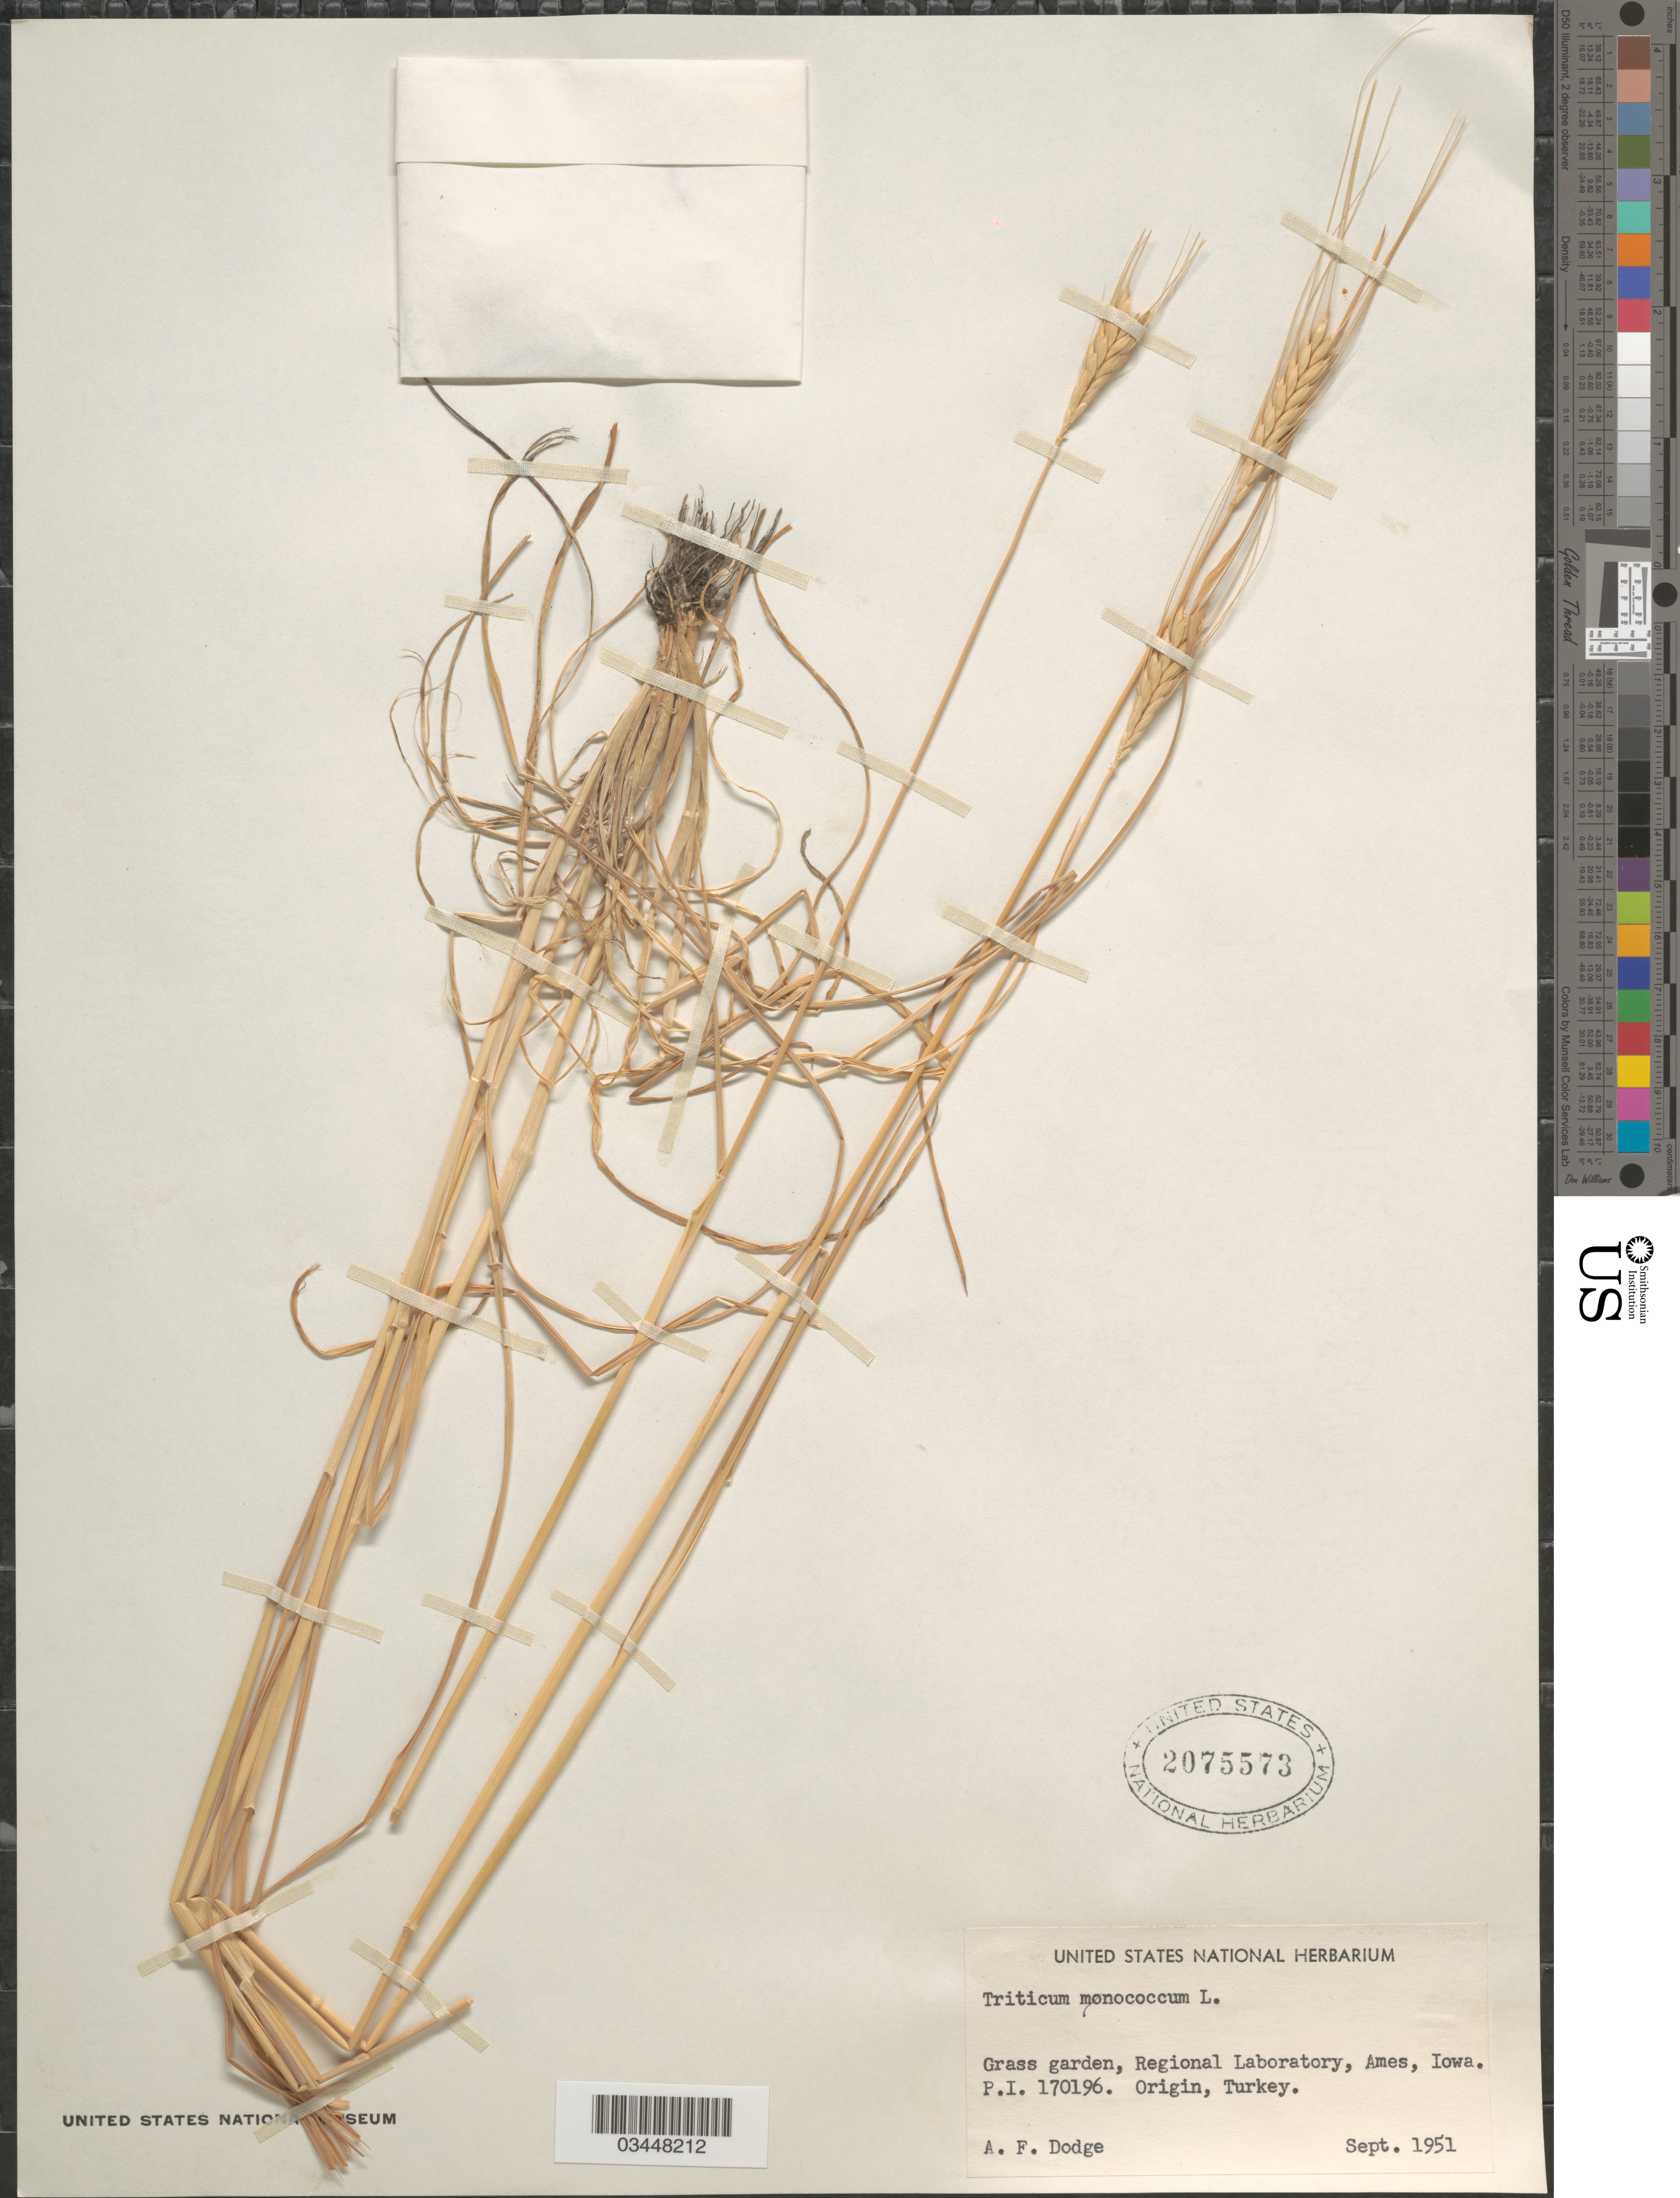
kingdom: Plantae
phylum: Tracheophyta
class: Liliopsida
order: Poales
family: Poaceae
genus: Triticum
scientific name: Triticum monococcum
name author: L.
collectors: A. Dodge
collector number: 170196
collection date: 1951-09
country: United States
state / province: Iowa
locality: Grass garden, Regional Laboratory, Ames.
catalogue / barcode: US 2075573